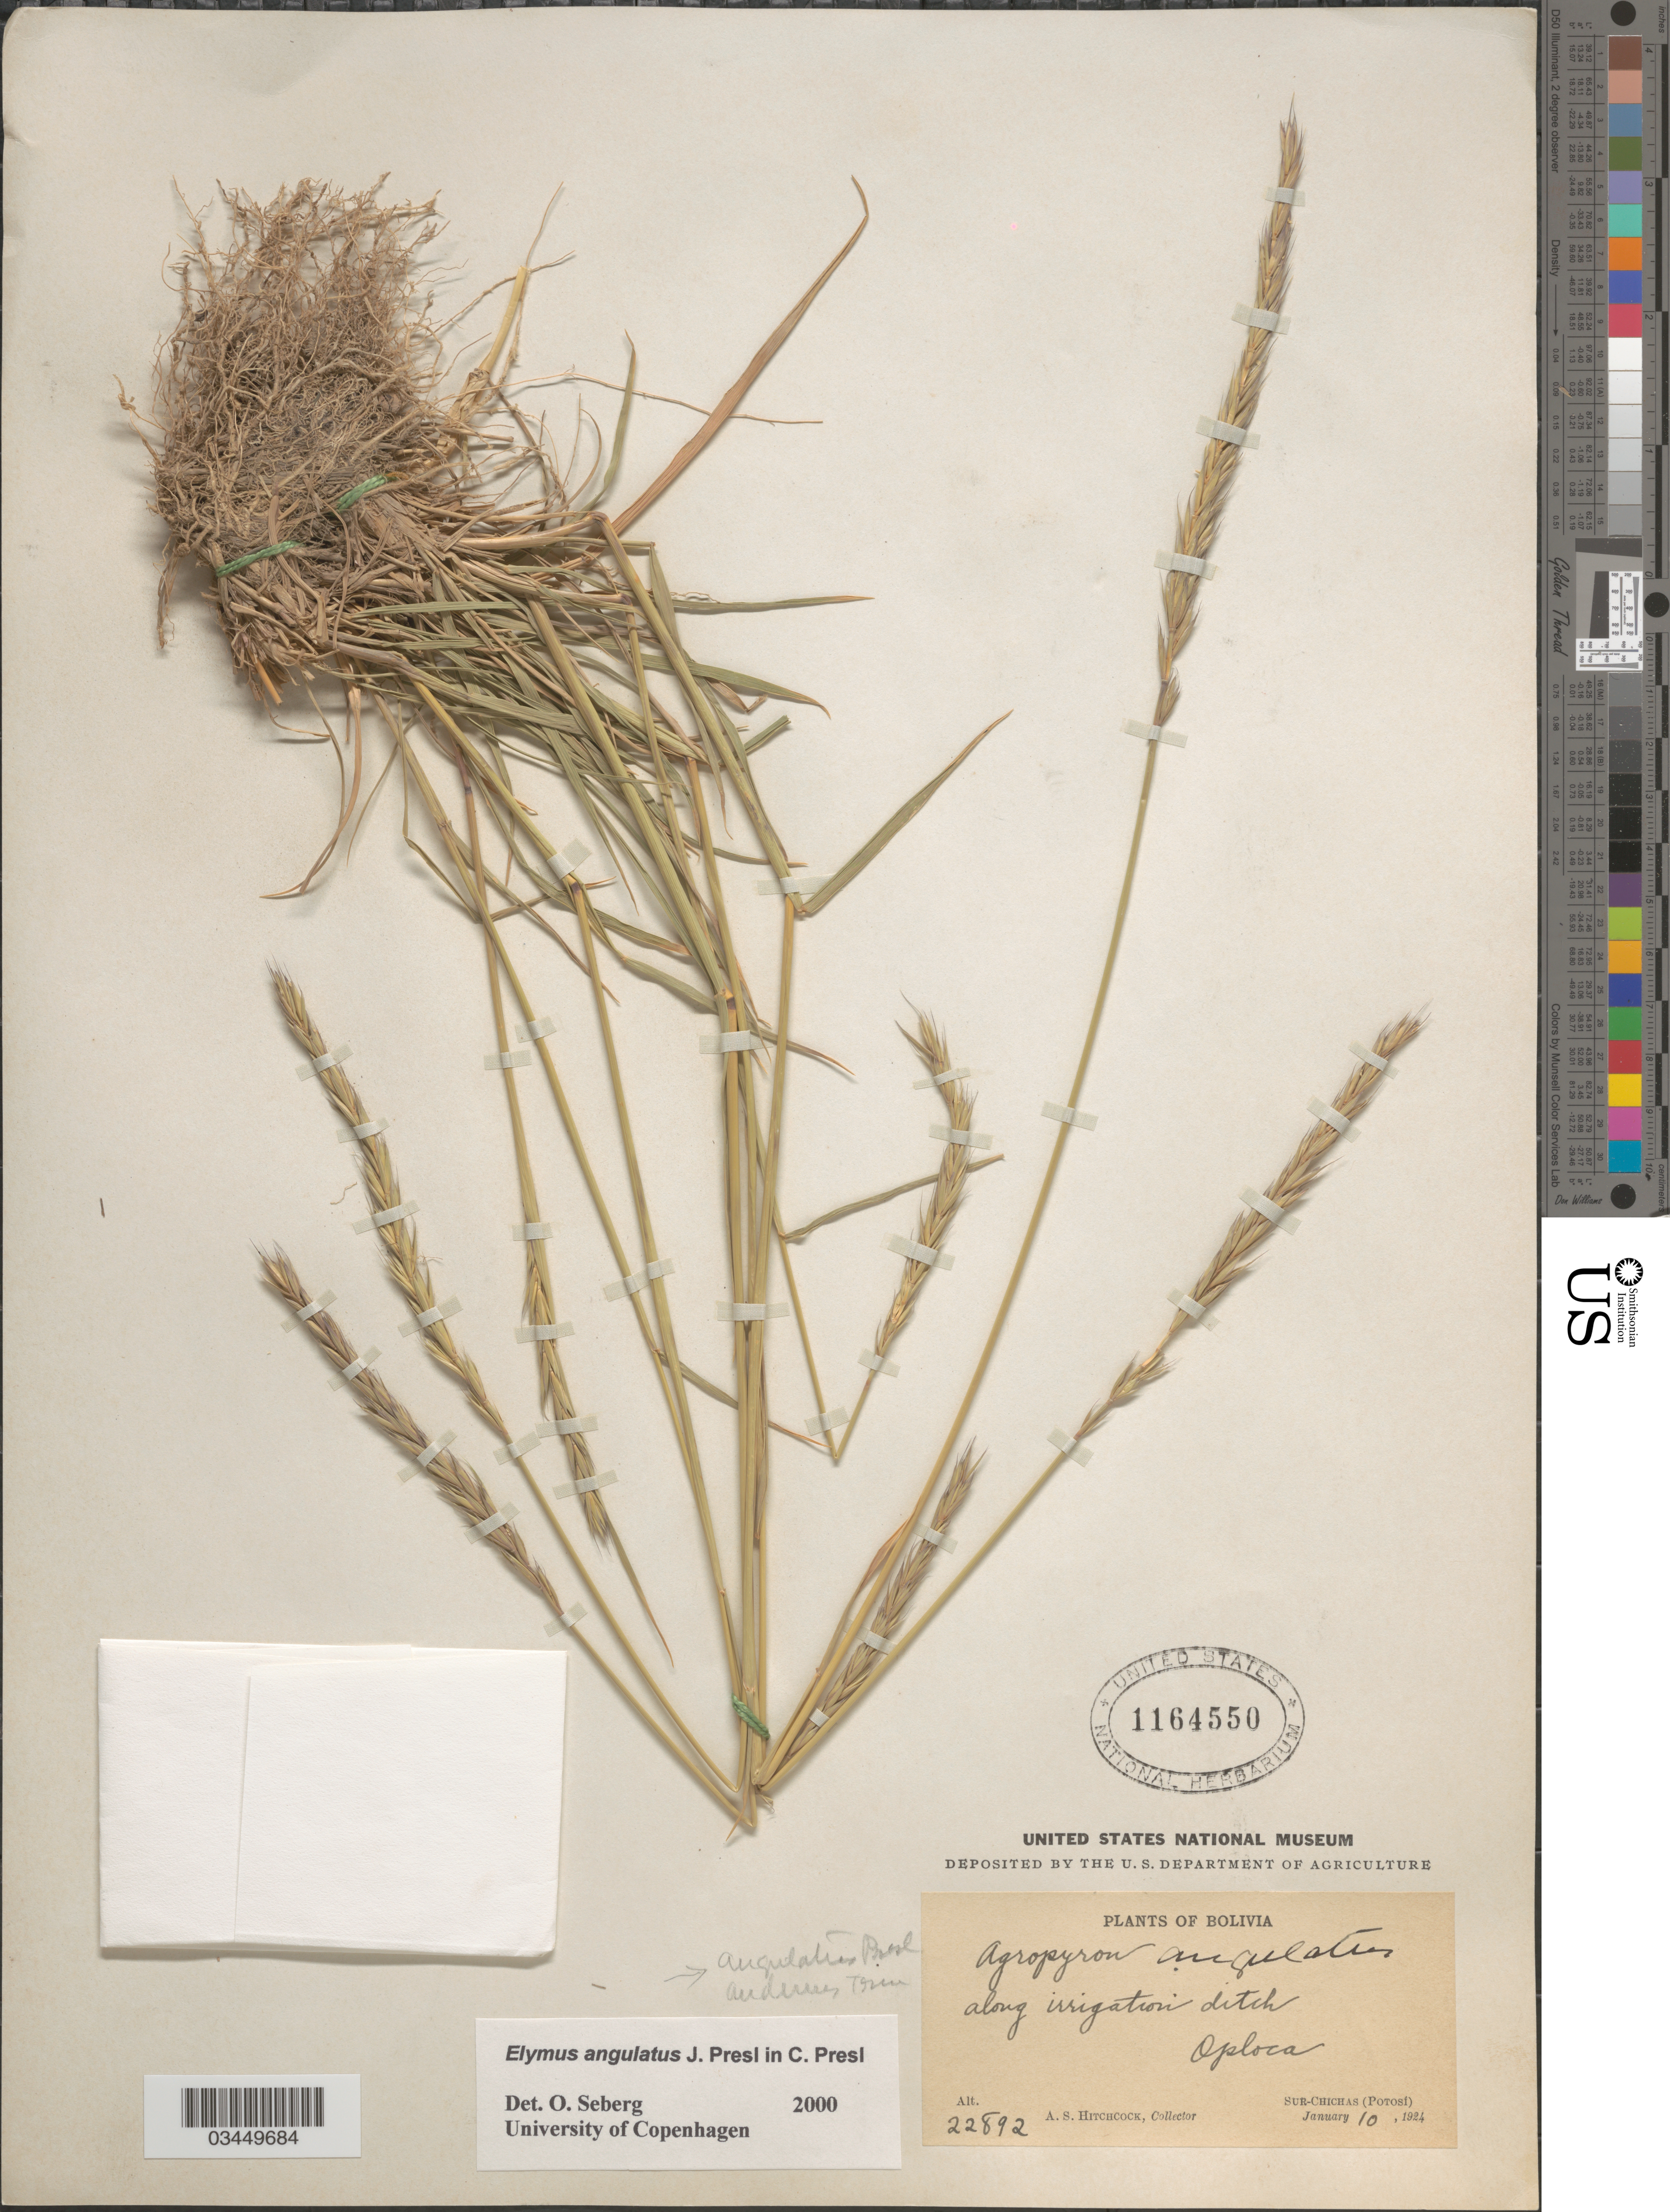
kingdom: Plantae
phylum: Tracheophyta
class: Liliopsida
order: Poales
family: Poaceae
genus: Elymus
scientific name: Elymus angulatus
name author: J. Presl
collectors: A. S. Hitchcock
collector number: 22892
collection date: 1924-01-10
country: Bolivia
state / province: Potosi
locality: Oploca. Sur-Chichas.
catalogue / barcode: US 1164550